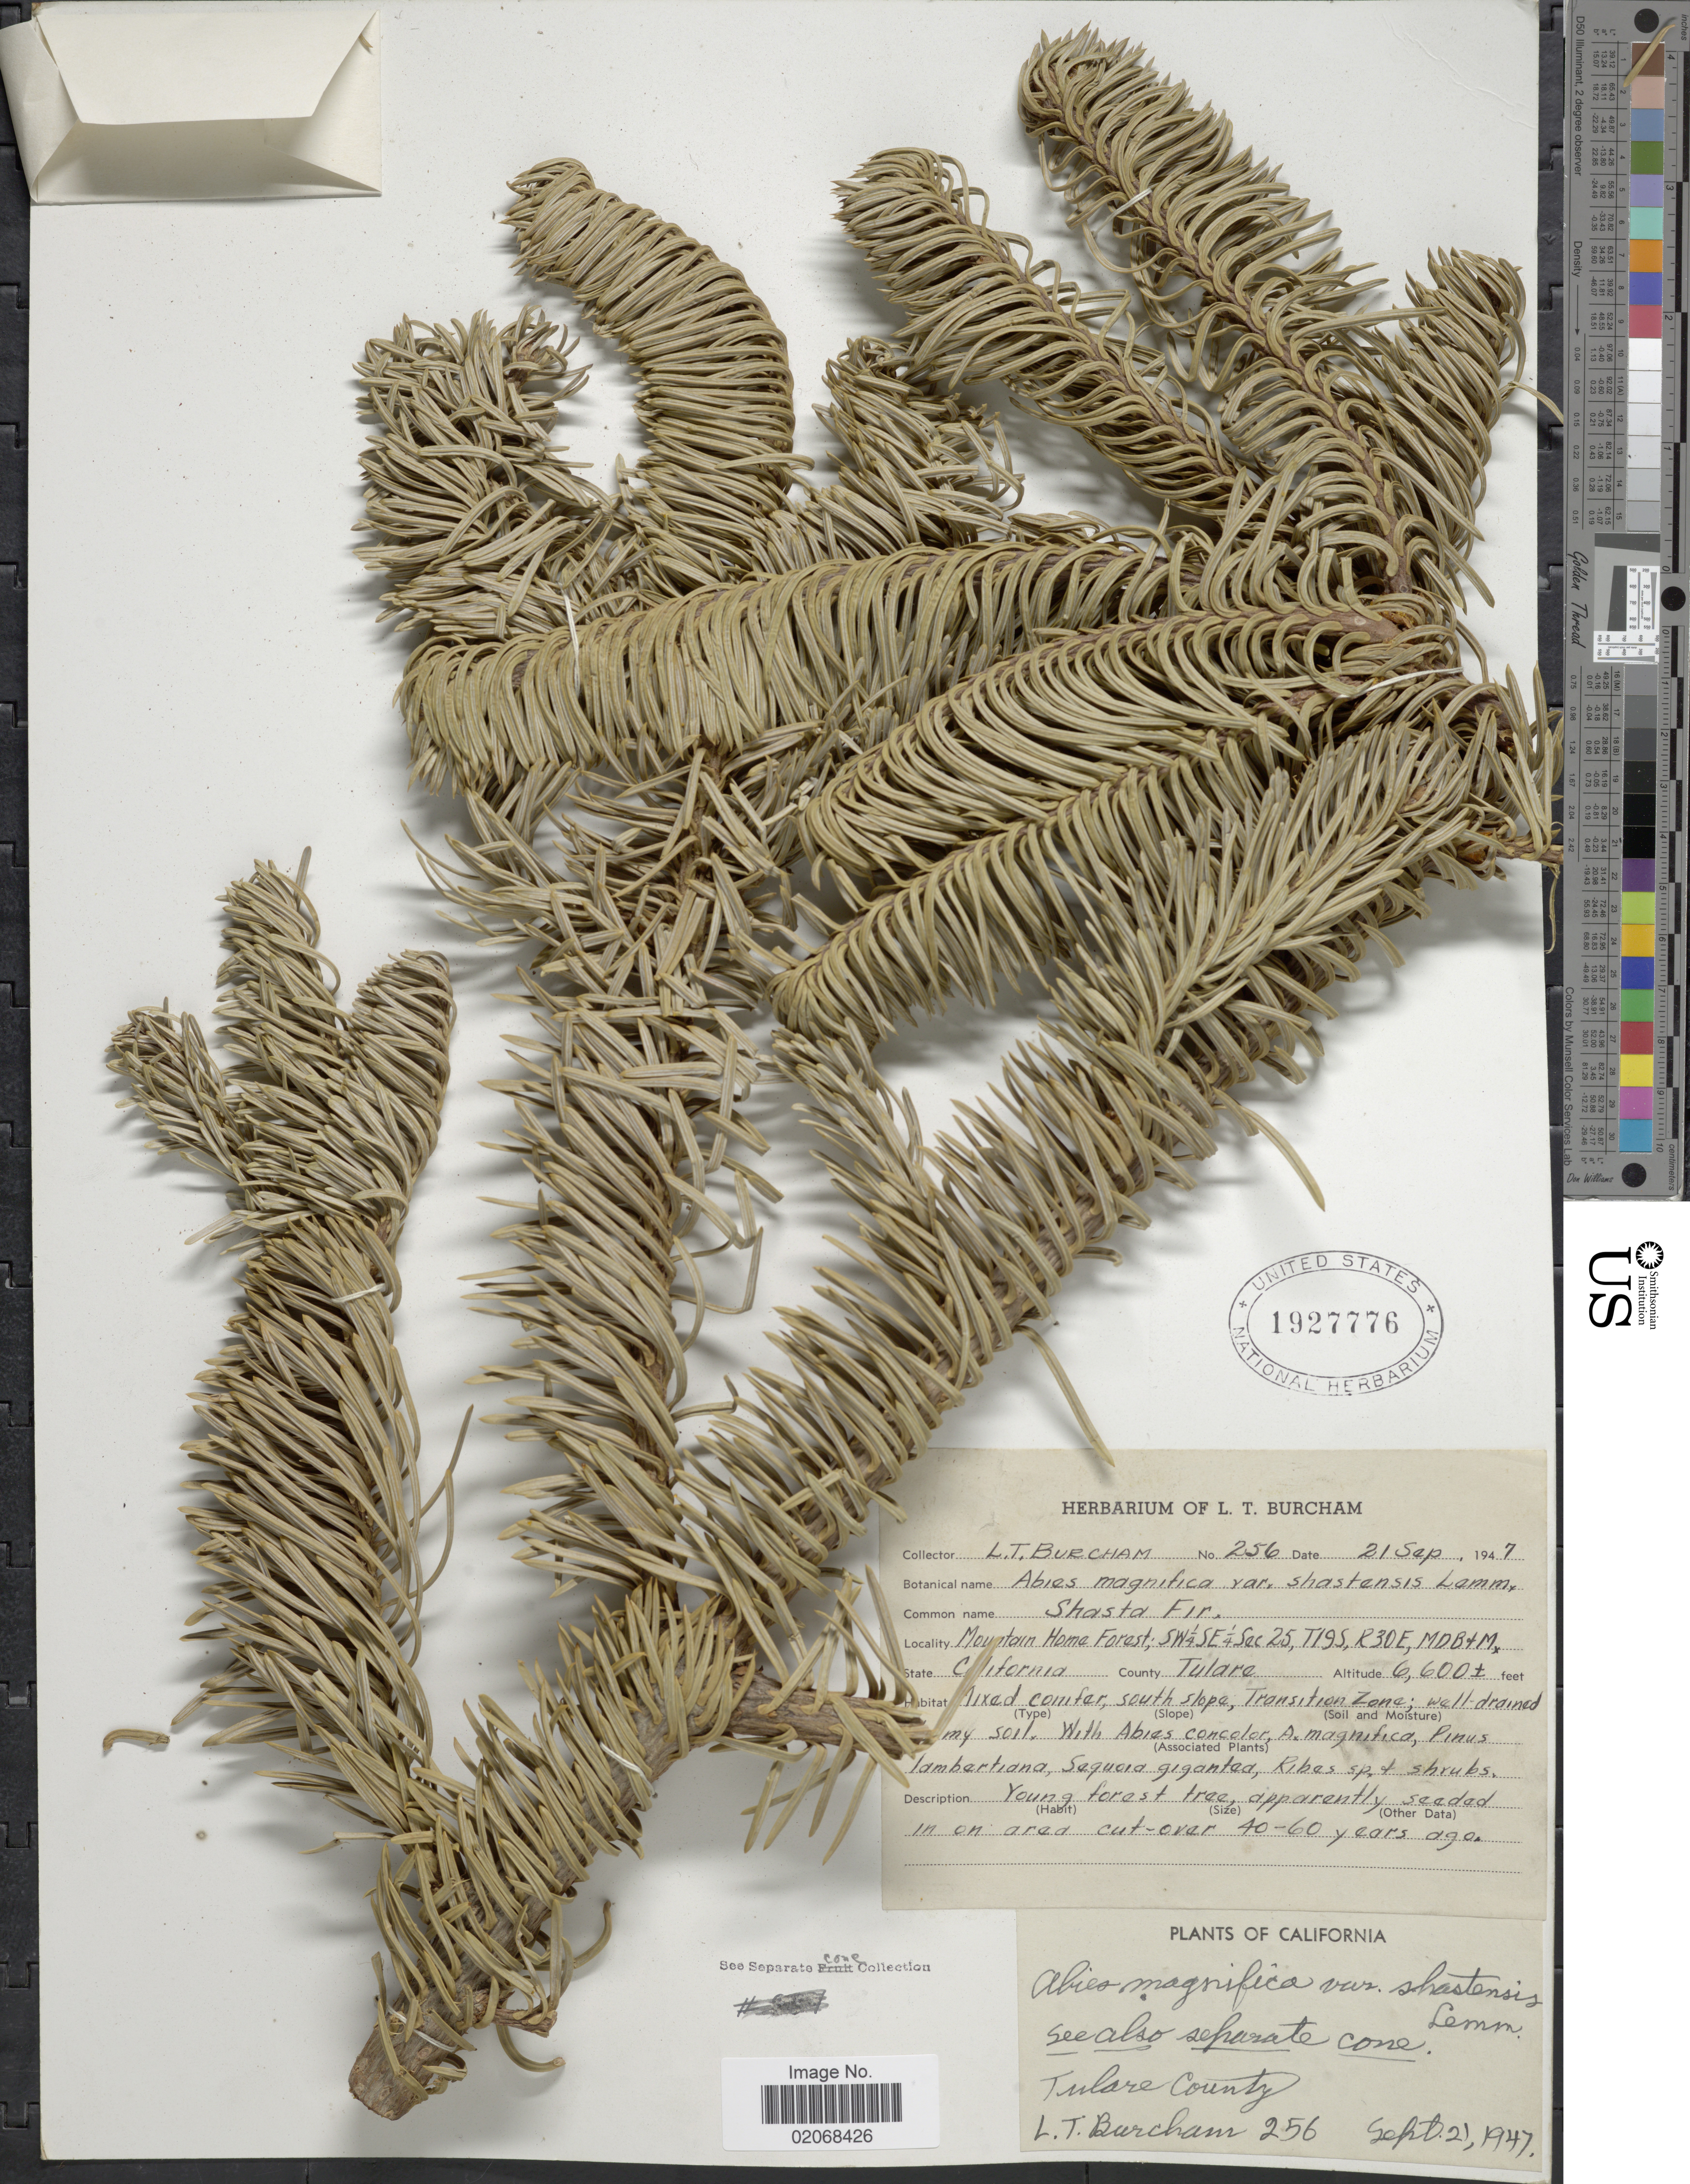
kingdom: Plantae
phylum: Tracheophyta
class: Pinopsida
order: Pinales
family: Pinaceae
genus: Abies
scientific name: Abies magnifica var. shastensis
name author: Lemmon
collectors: L. Burcham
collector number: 256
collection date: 1947-09-21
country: United States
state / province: California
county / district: Tulare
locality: Shasta Fir, Mountain Home Forest; SW¼ SE¼ sec 25, T19S, R30E, MDB+M, County Tulare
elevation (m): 6600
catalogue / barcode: US 1927776